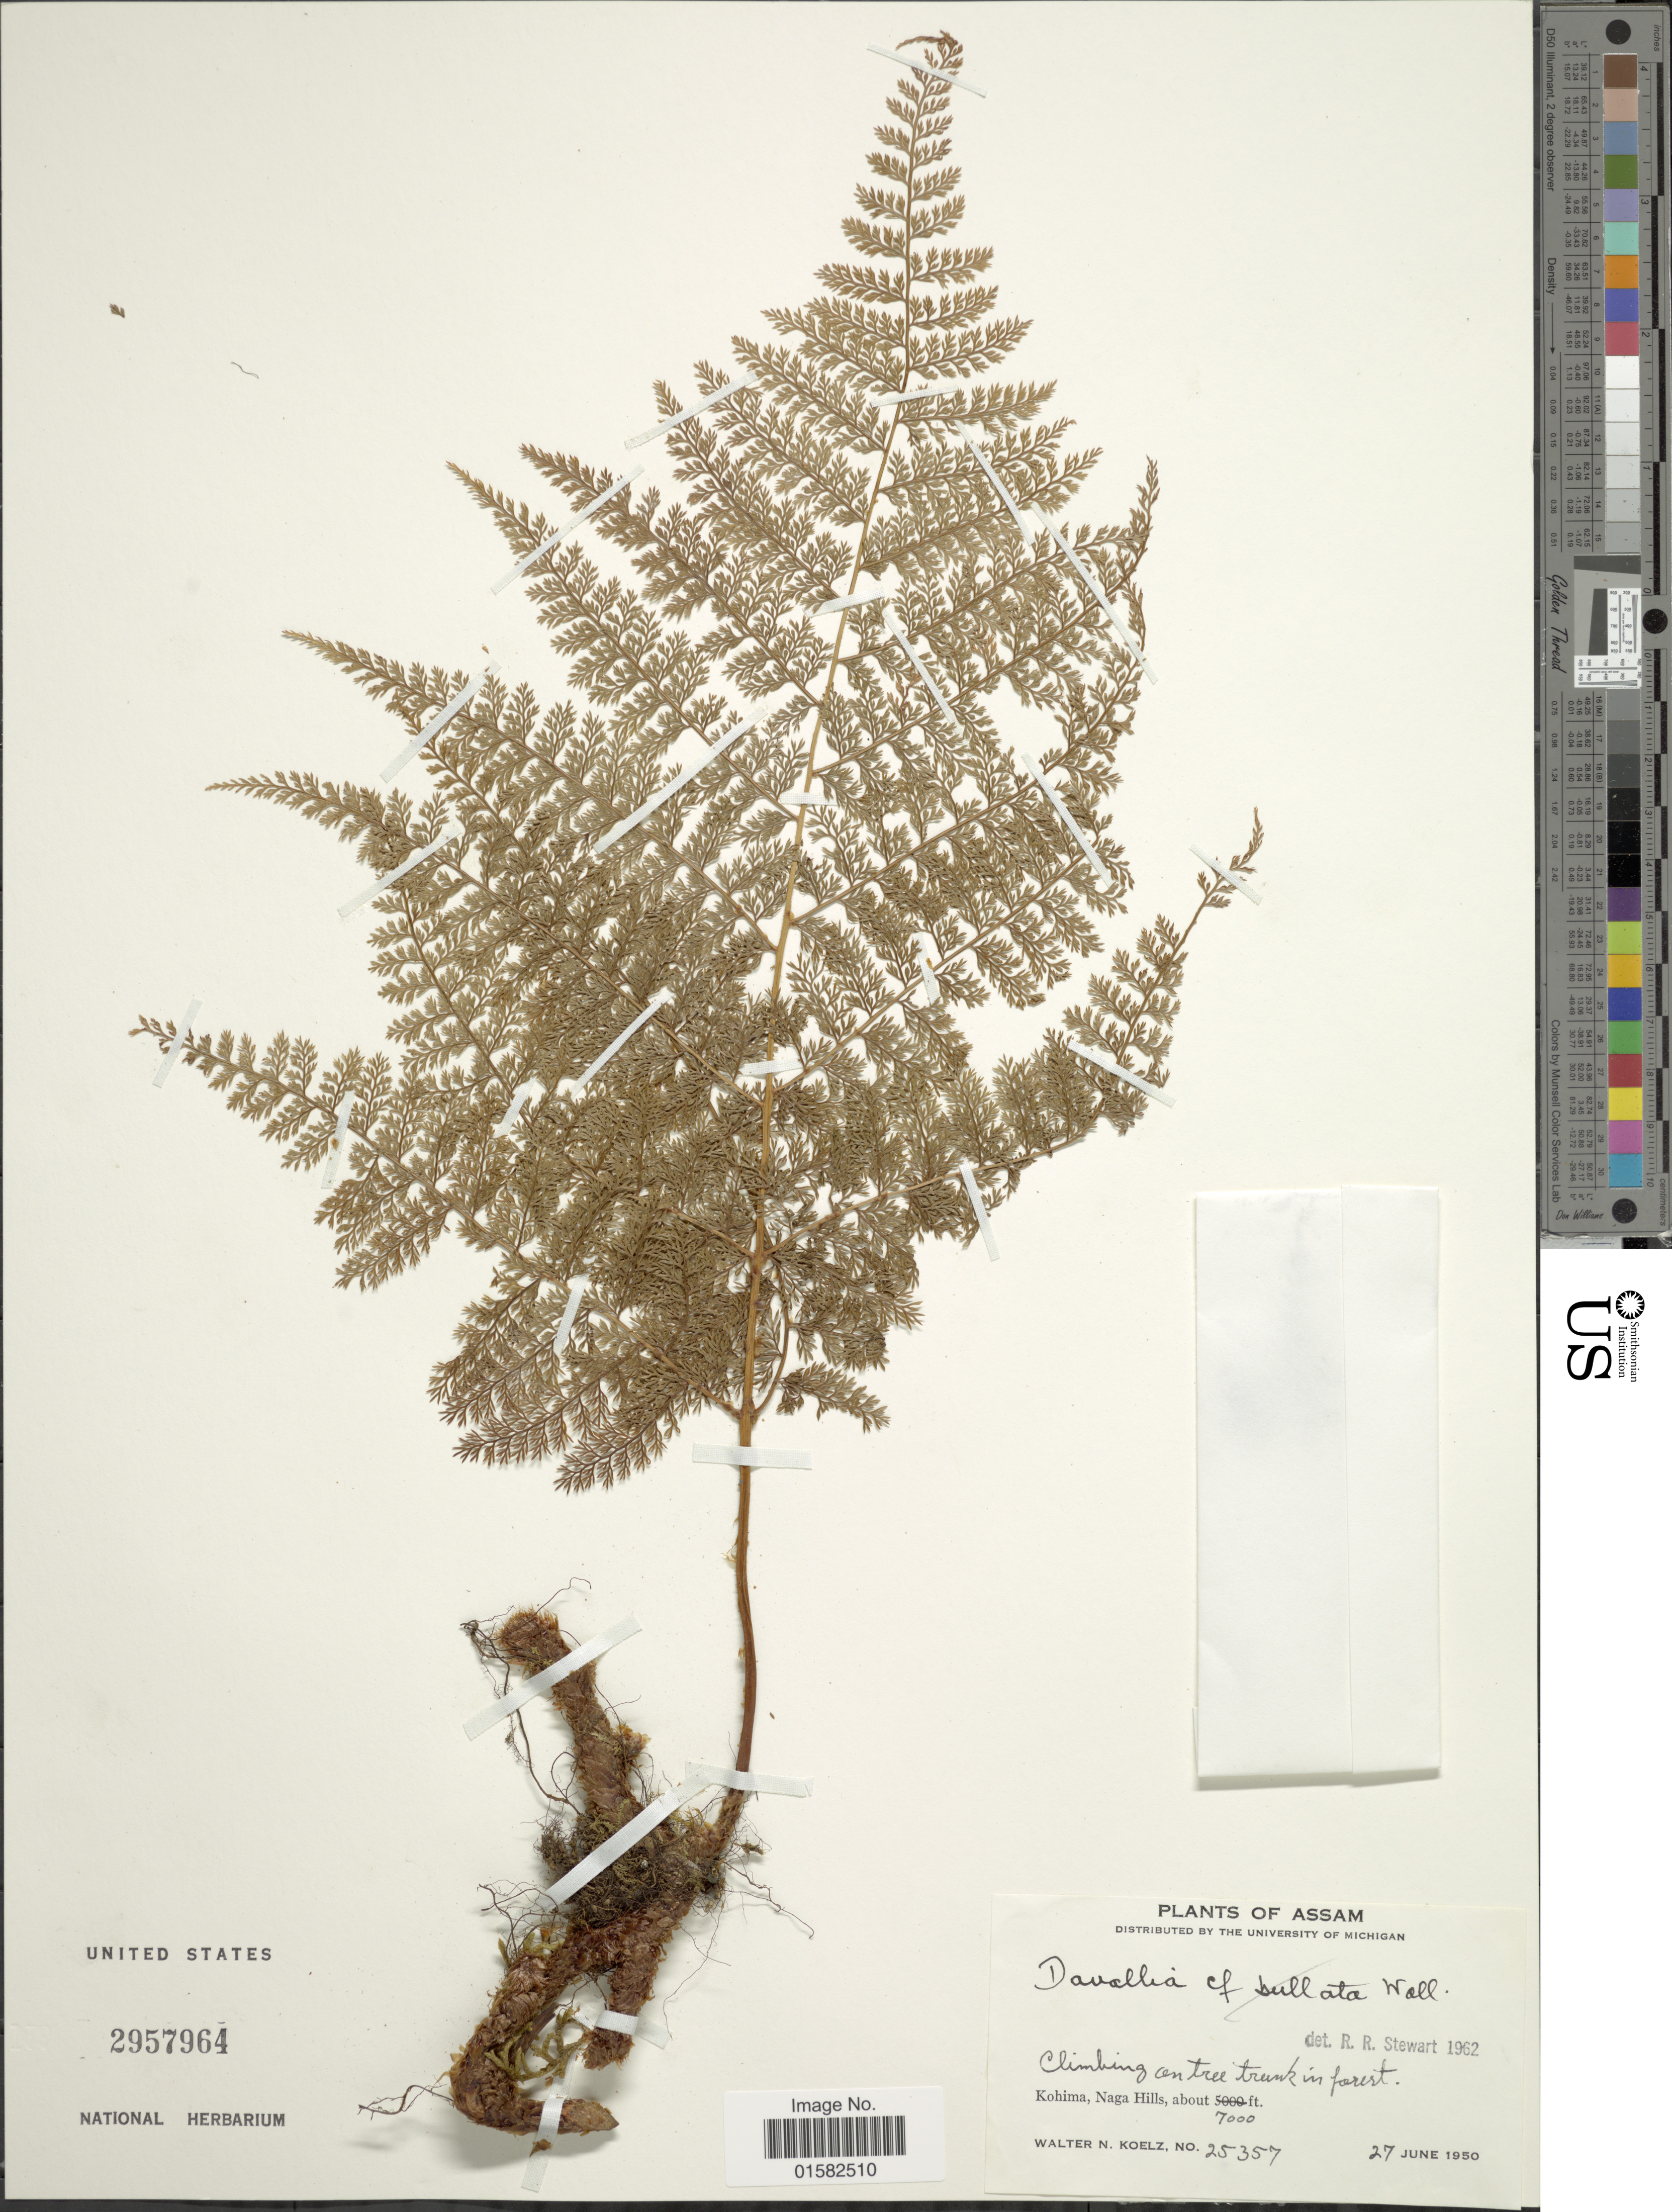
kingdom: Plantae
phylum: Tracheophyta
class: Polypodiopsida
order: Polypodiales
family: Davalliaceae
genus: Araiostegiella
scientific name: Araiostegiella perdurans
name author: (Christ) M. Kato & Tsutsumi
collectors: W. N. Koelz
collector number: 25357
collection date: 1950-06-27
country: India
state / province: Nagaland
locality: Kohima, Naga Hills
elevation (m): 2134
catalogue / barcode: US 2957964